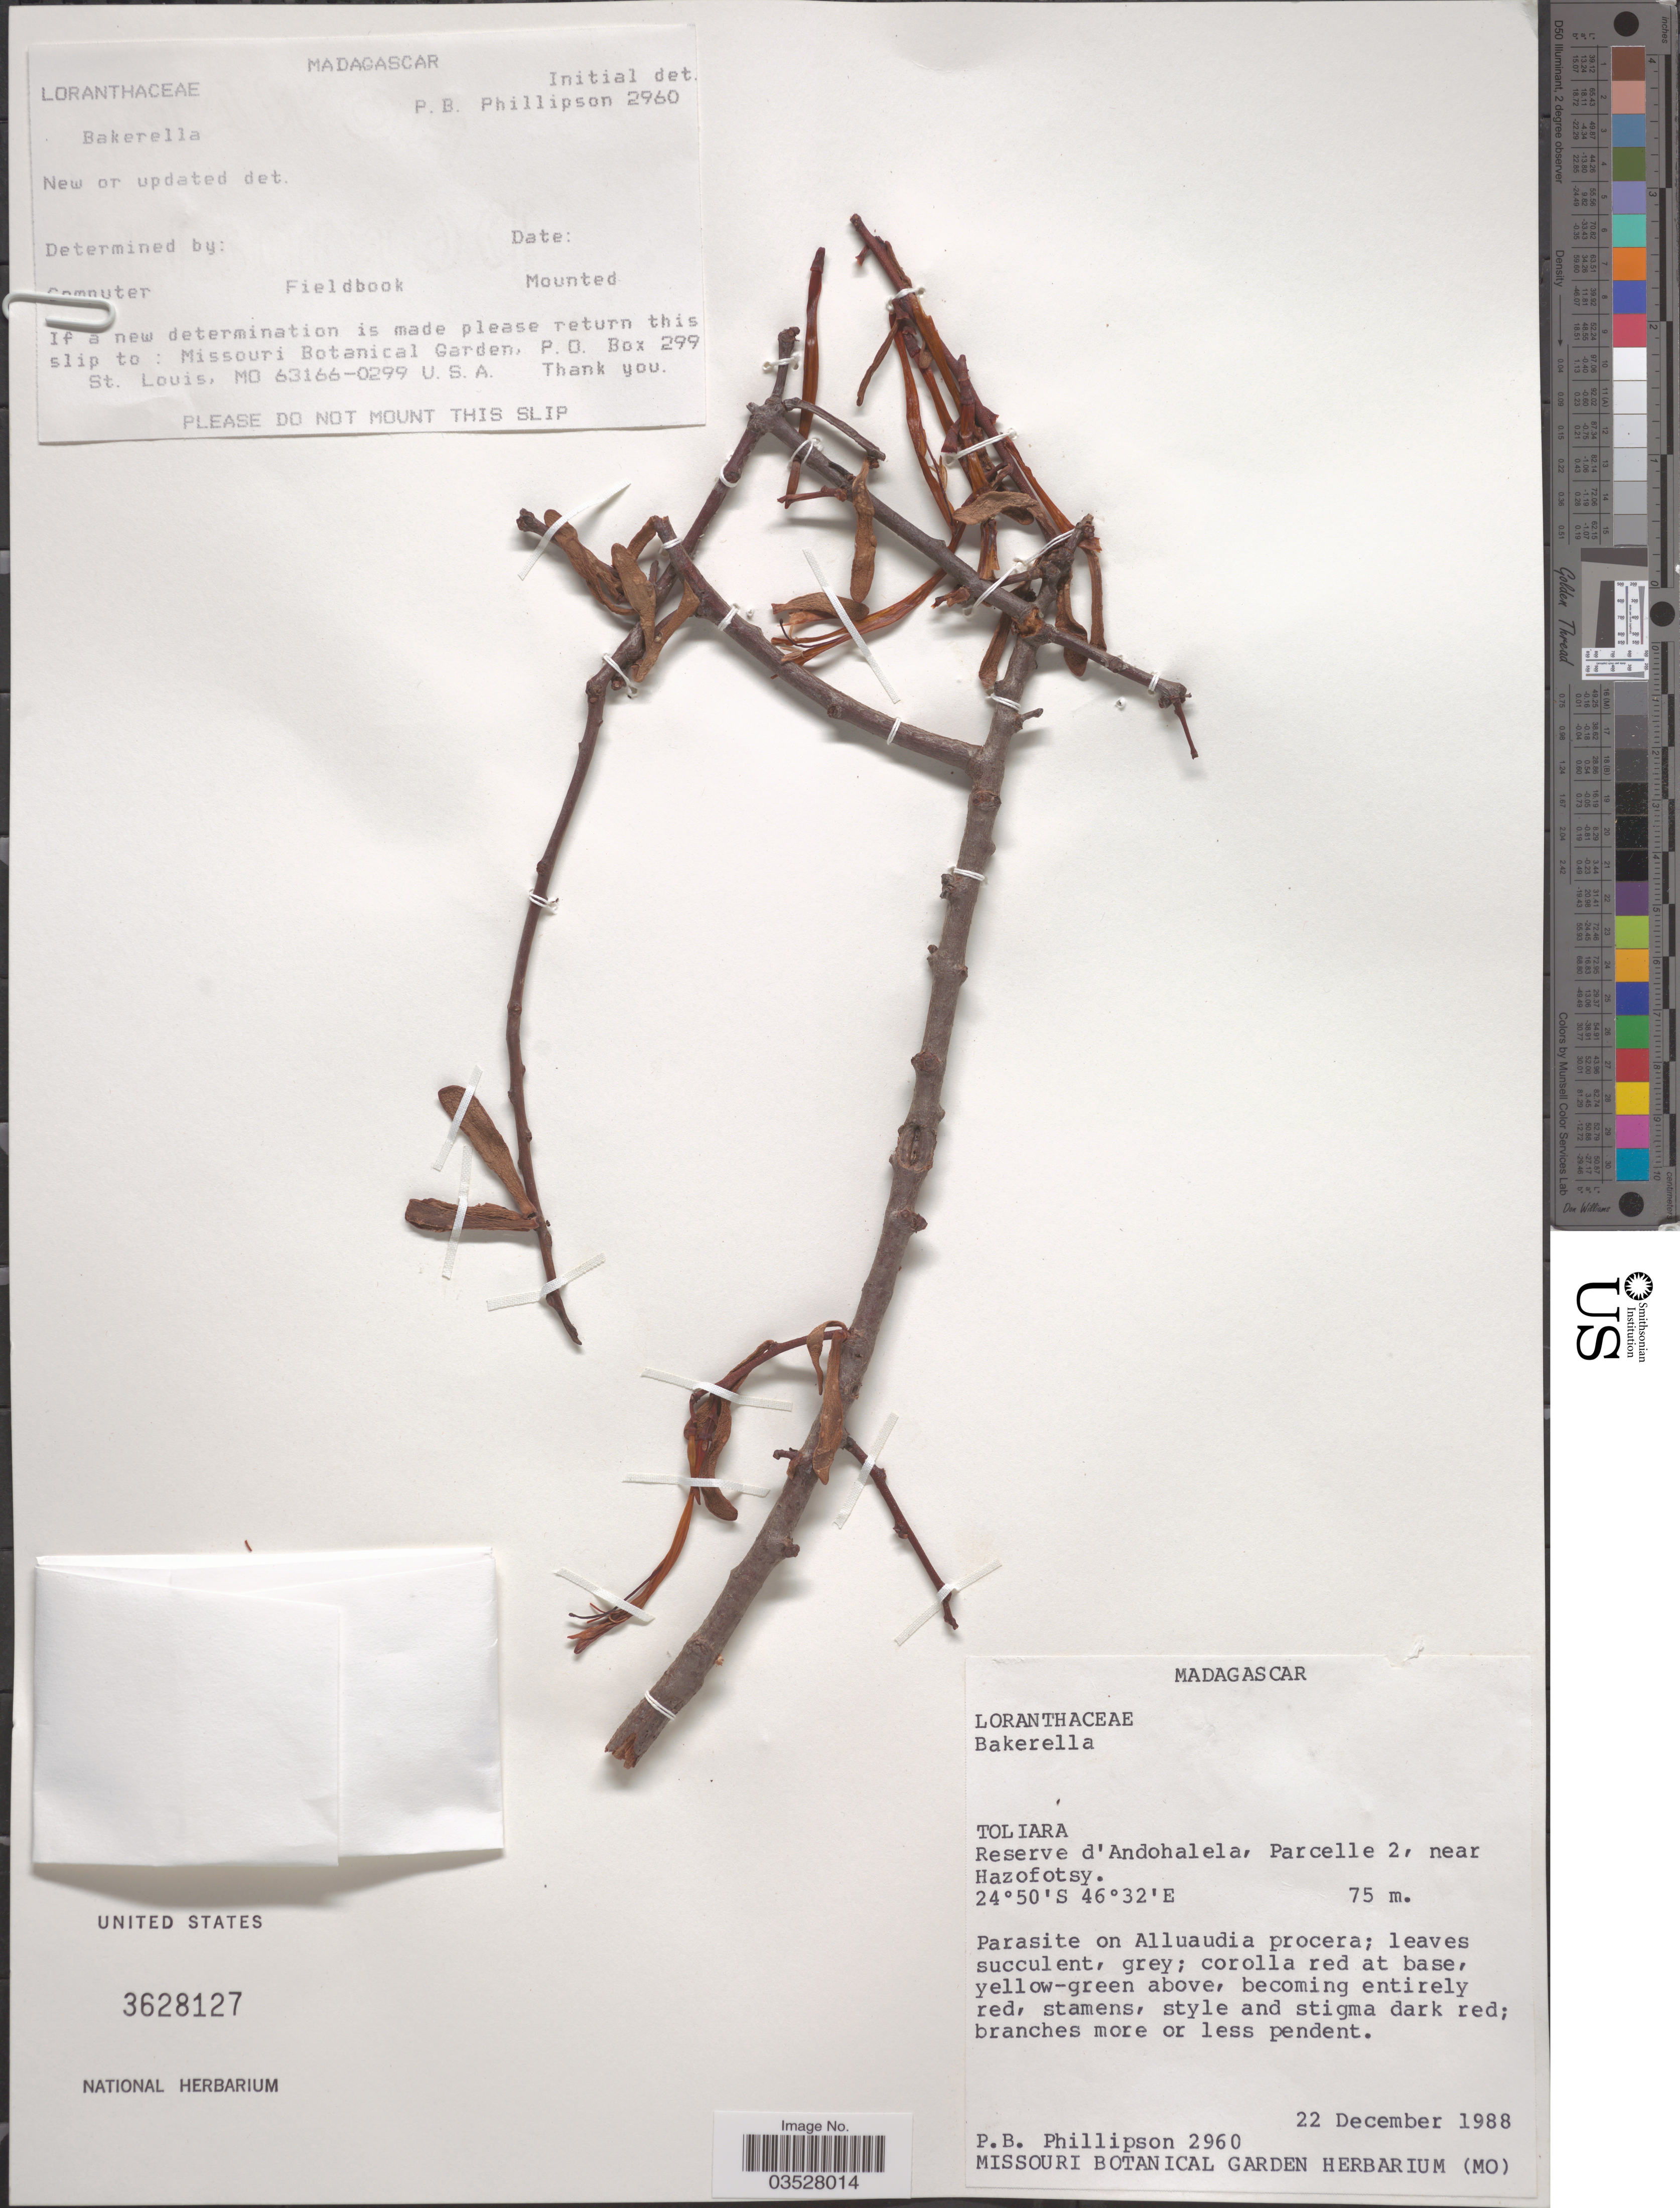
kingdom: Plantae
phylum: Tracheophyta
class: Magnoliopsida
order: Santalales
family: Loranthaceae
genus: Bakerella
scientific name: Bakerella sp.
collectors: P. B. Phillipson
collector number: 2960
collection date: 1988-12-22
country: Madagascar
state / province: Anosy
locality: Reserve d'Andohalela, Parcelle 2, near Hazofotsy.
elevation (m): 75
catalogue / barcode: US 3628127